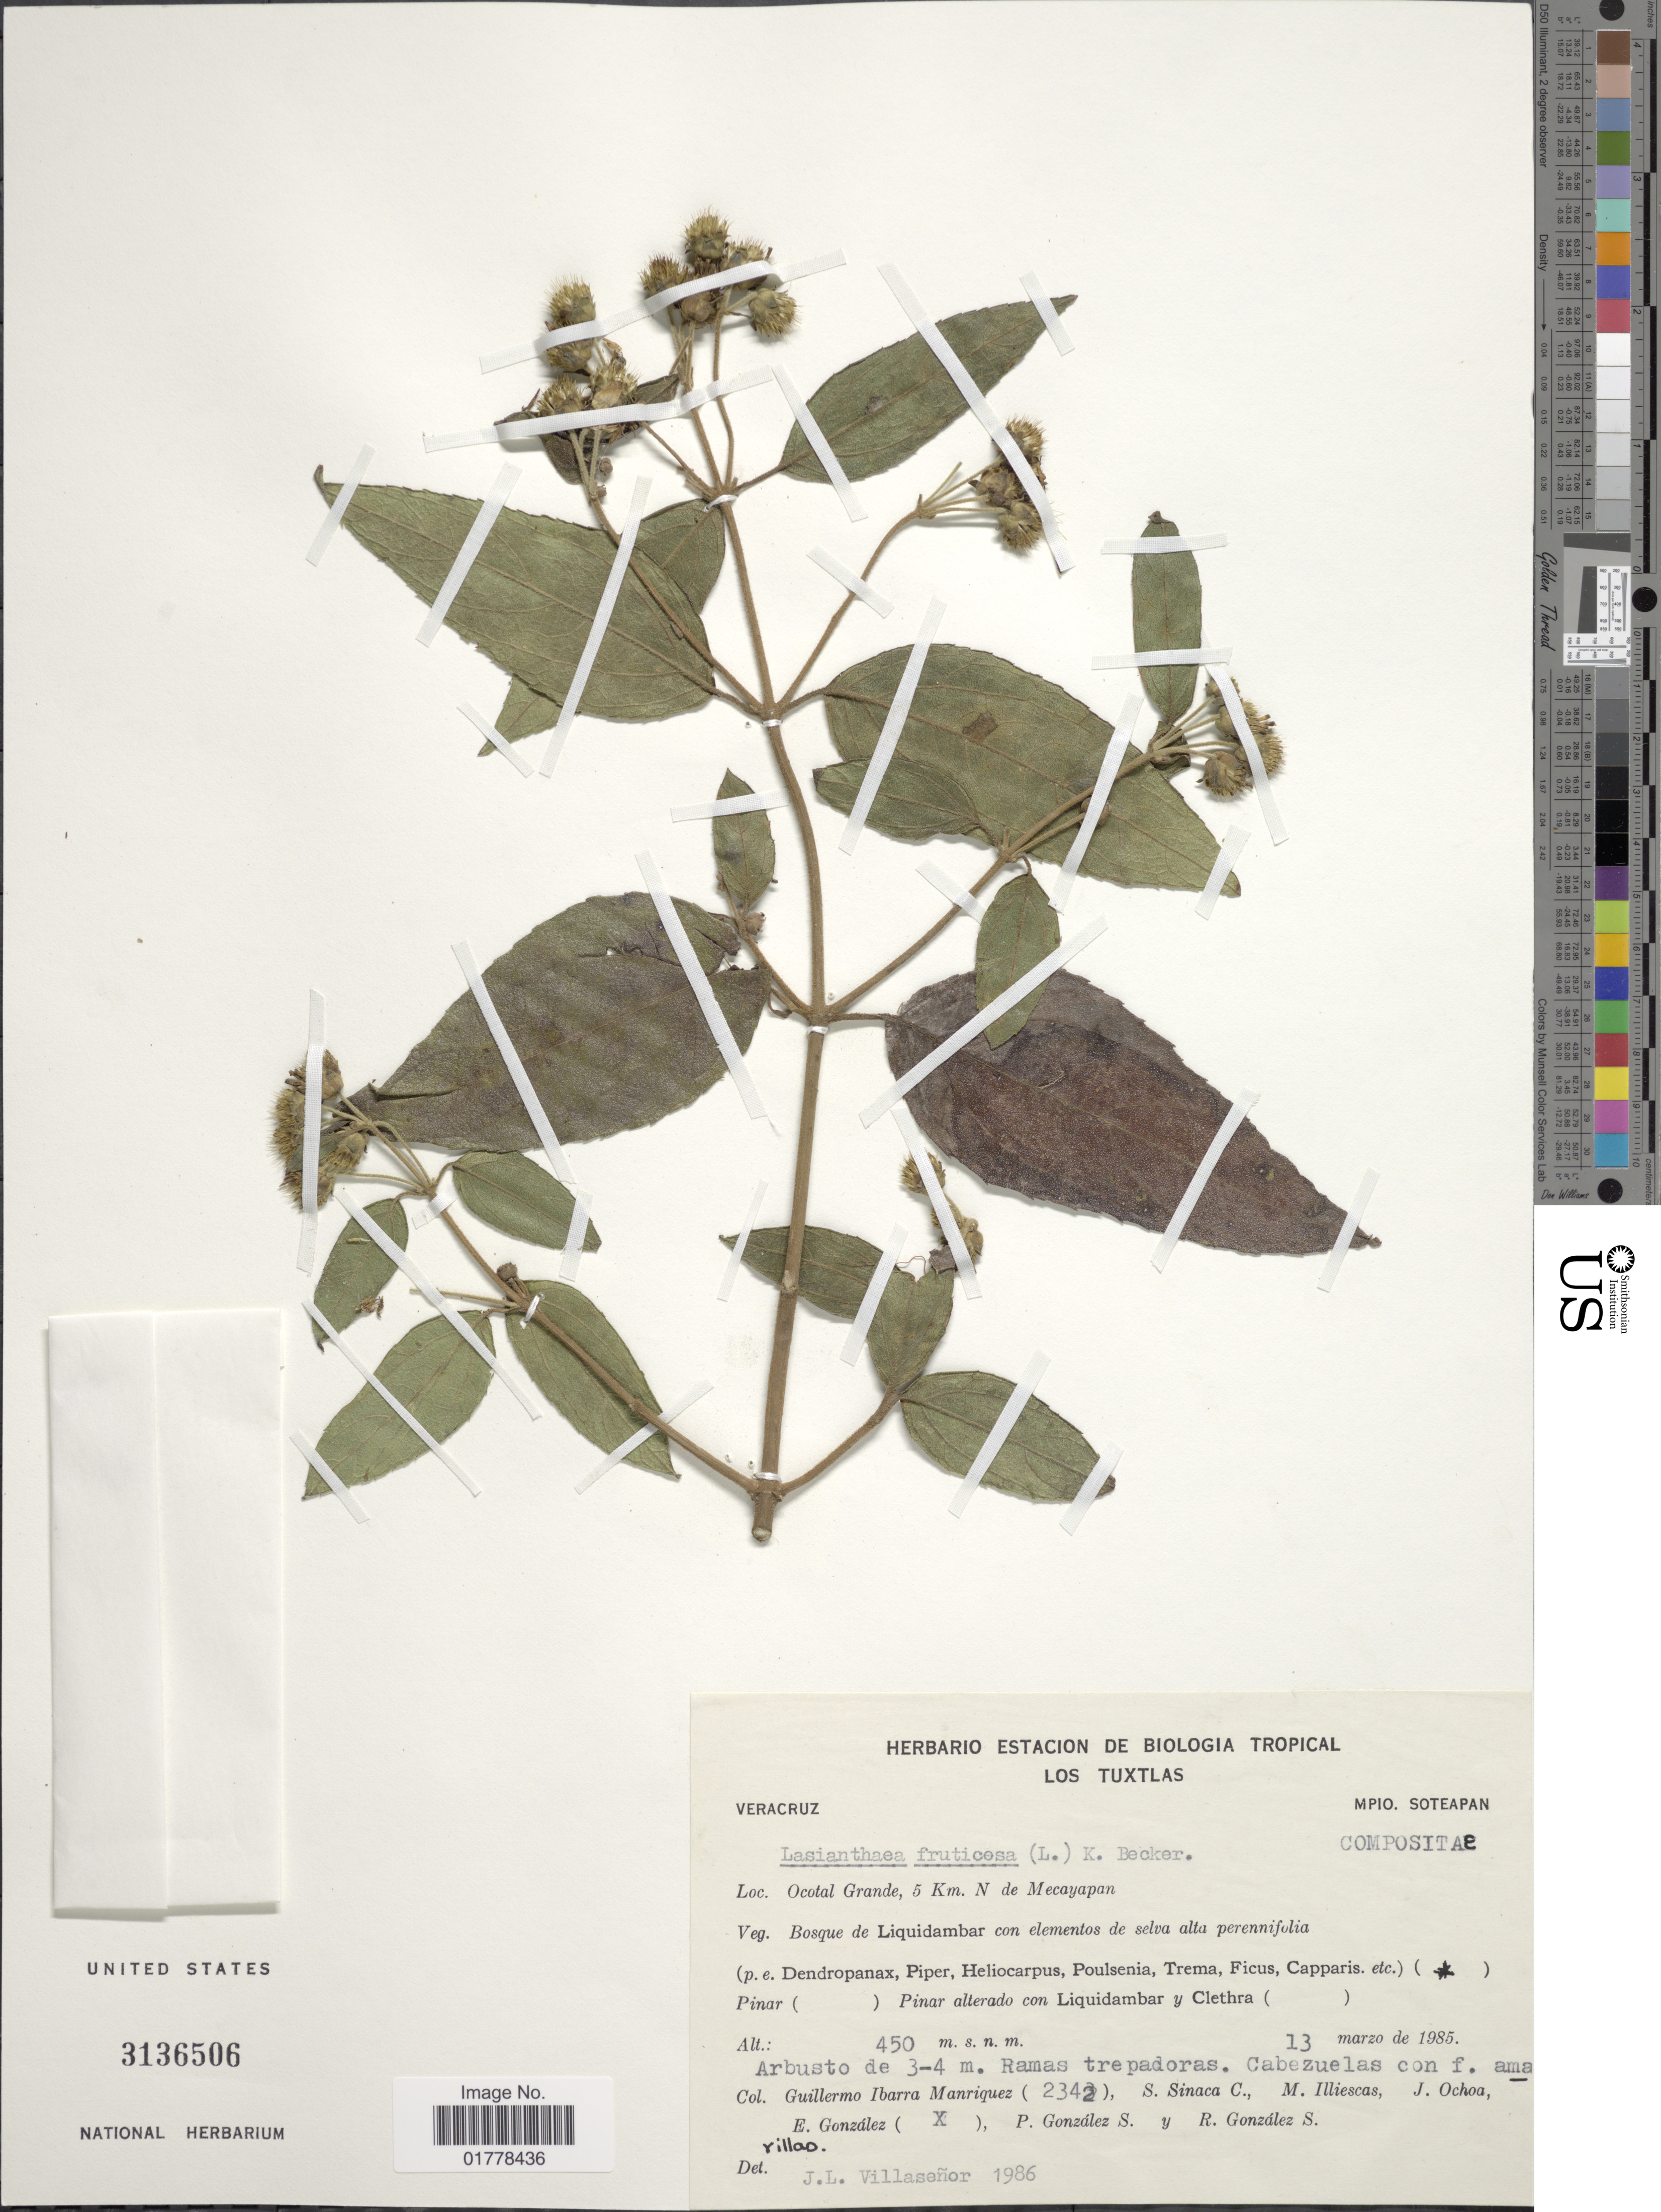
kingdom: Plantae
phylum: Tracheophyta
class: Magnoliopsida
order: Asterales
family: Asteraceae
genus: Lasianthaea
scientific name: Lasianthaea fruticosa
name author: (L.) K.M. Becker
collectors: G. Manriquez, S. Sinaca-Colin, Illiescas, M., J. Ochoa & et al.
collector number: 2342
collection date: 1985-03-13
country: Mexico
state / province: Veracruz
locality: Veracruz. Mpio. Soteapan. Ocotal Grande, 5 Km. N de Mecayapan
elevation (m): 450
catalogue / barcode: US 3136506